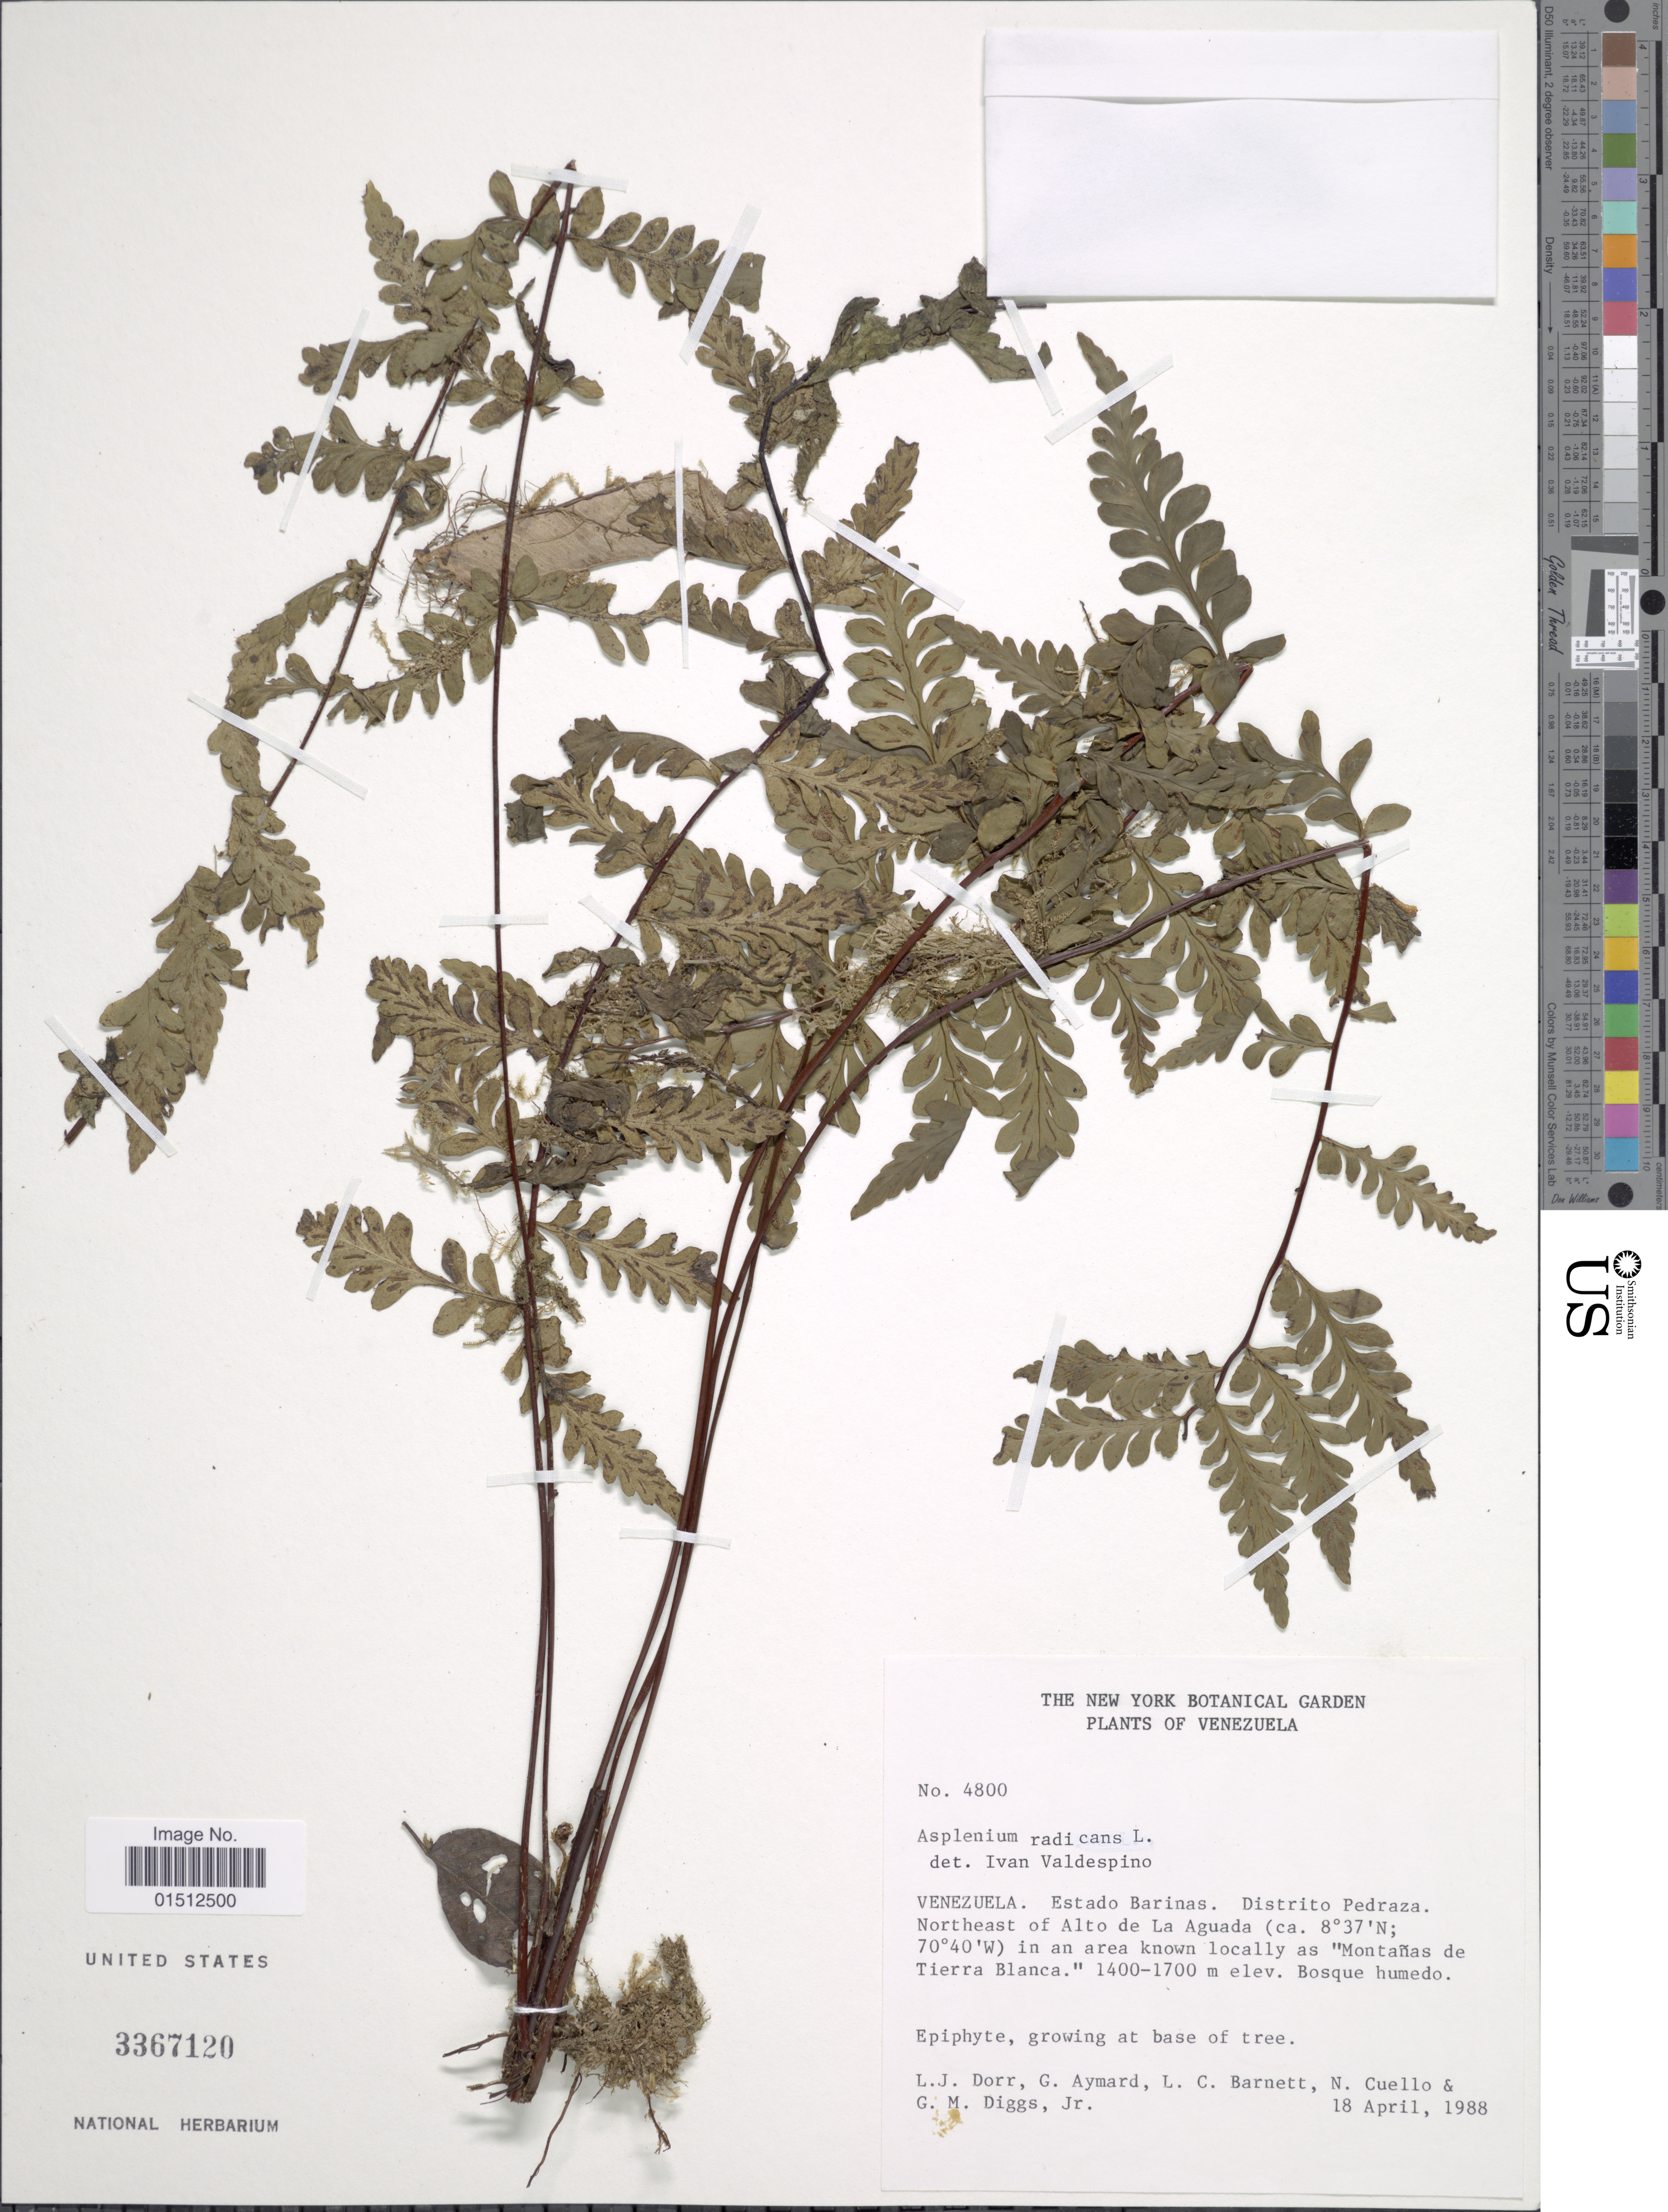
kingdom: Plantae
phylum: Tracheophyta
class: Polypodiopsida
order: Polypodiales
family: Aspleniaceae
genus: Asplenium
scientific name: Asplenium radicans var. radicans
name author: L.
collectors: L. J. Dorr, G. A. Aymard, L. C. Barnett, N. L. Cuello & G. Diggs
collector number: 4800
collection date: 1988-04-18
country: Venezuela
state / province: Barinas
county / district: Pedraza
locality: NE of Alto de La Aguada in an area known locally as 'Montañas de Tierra Blanca"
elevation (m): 1400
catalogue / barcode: US 3367120